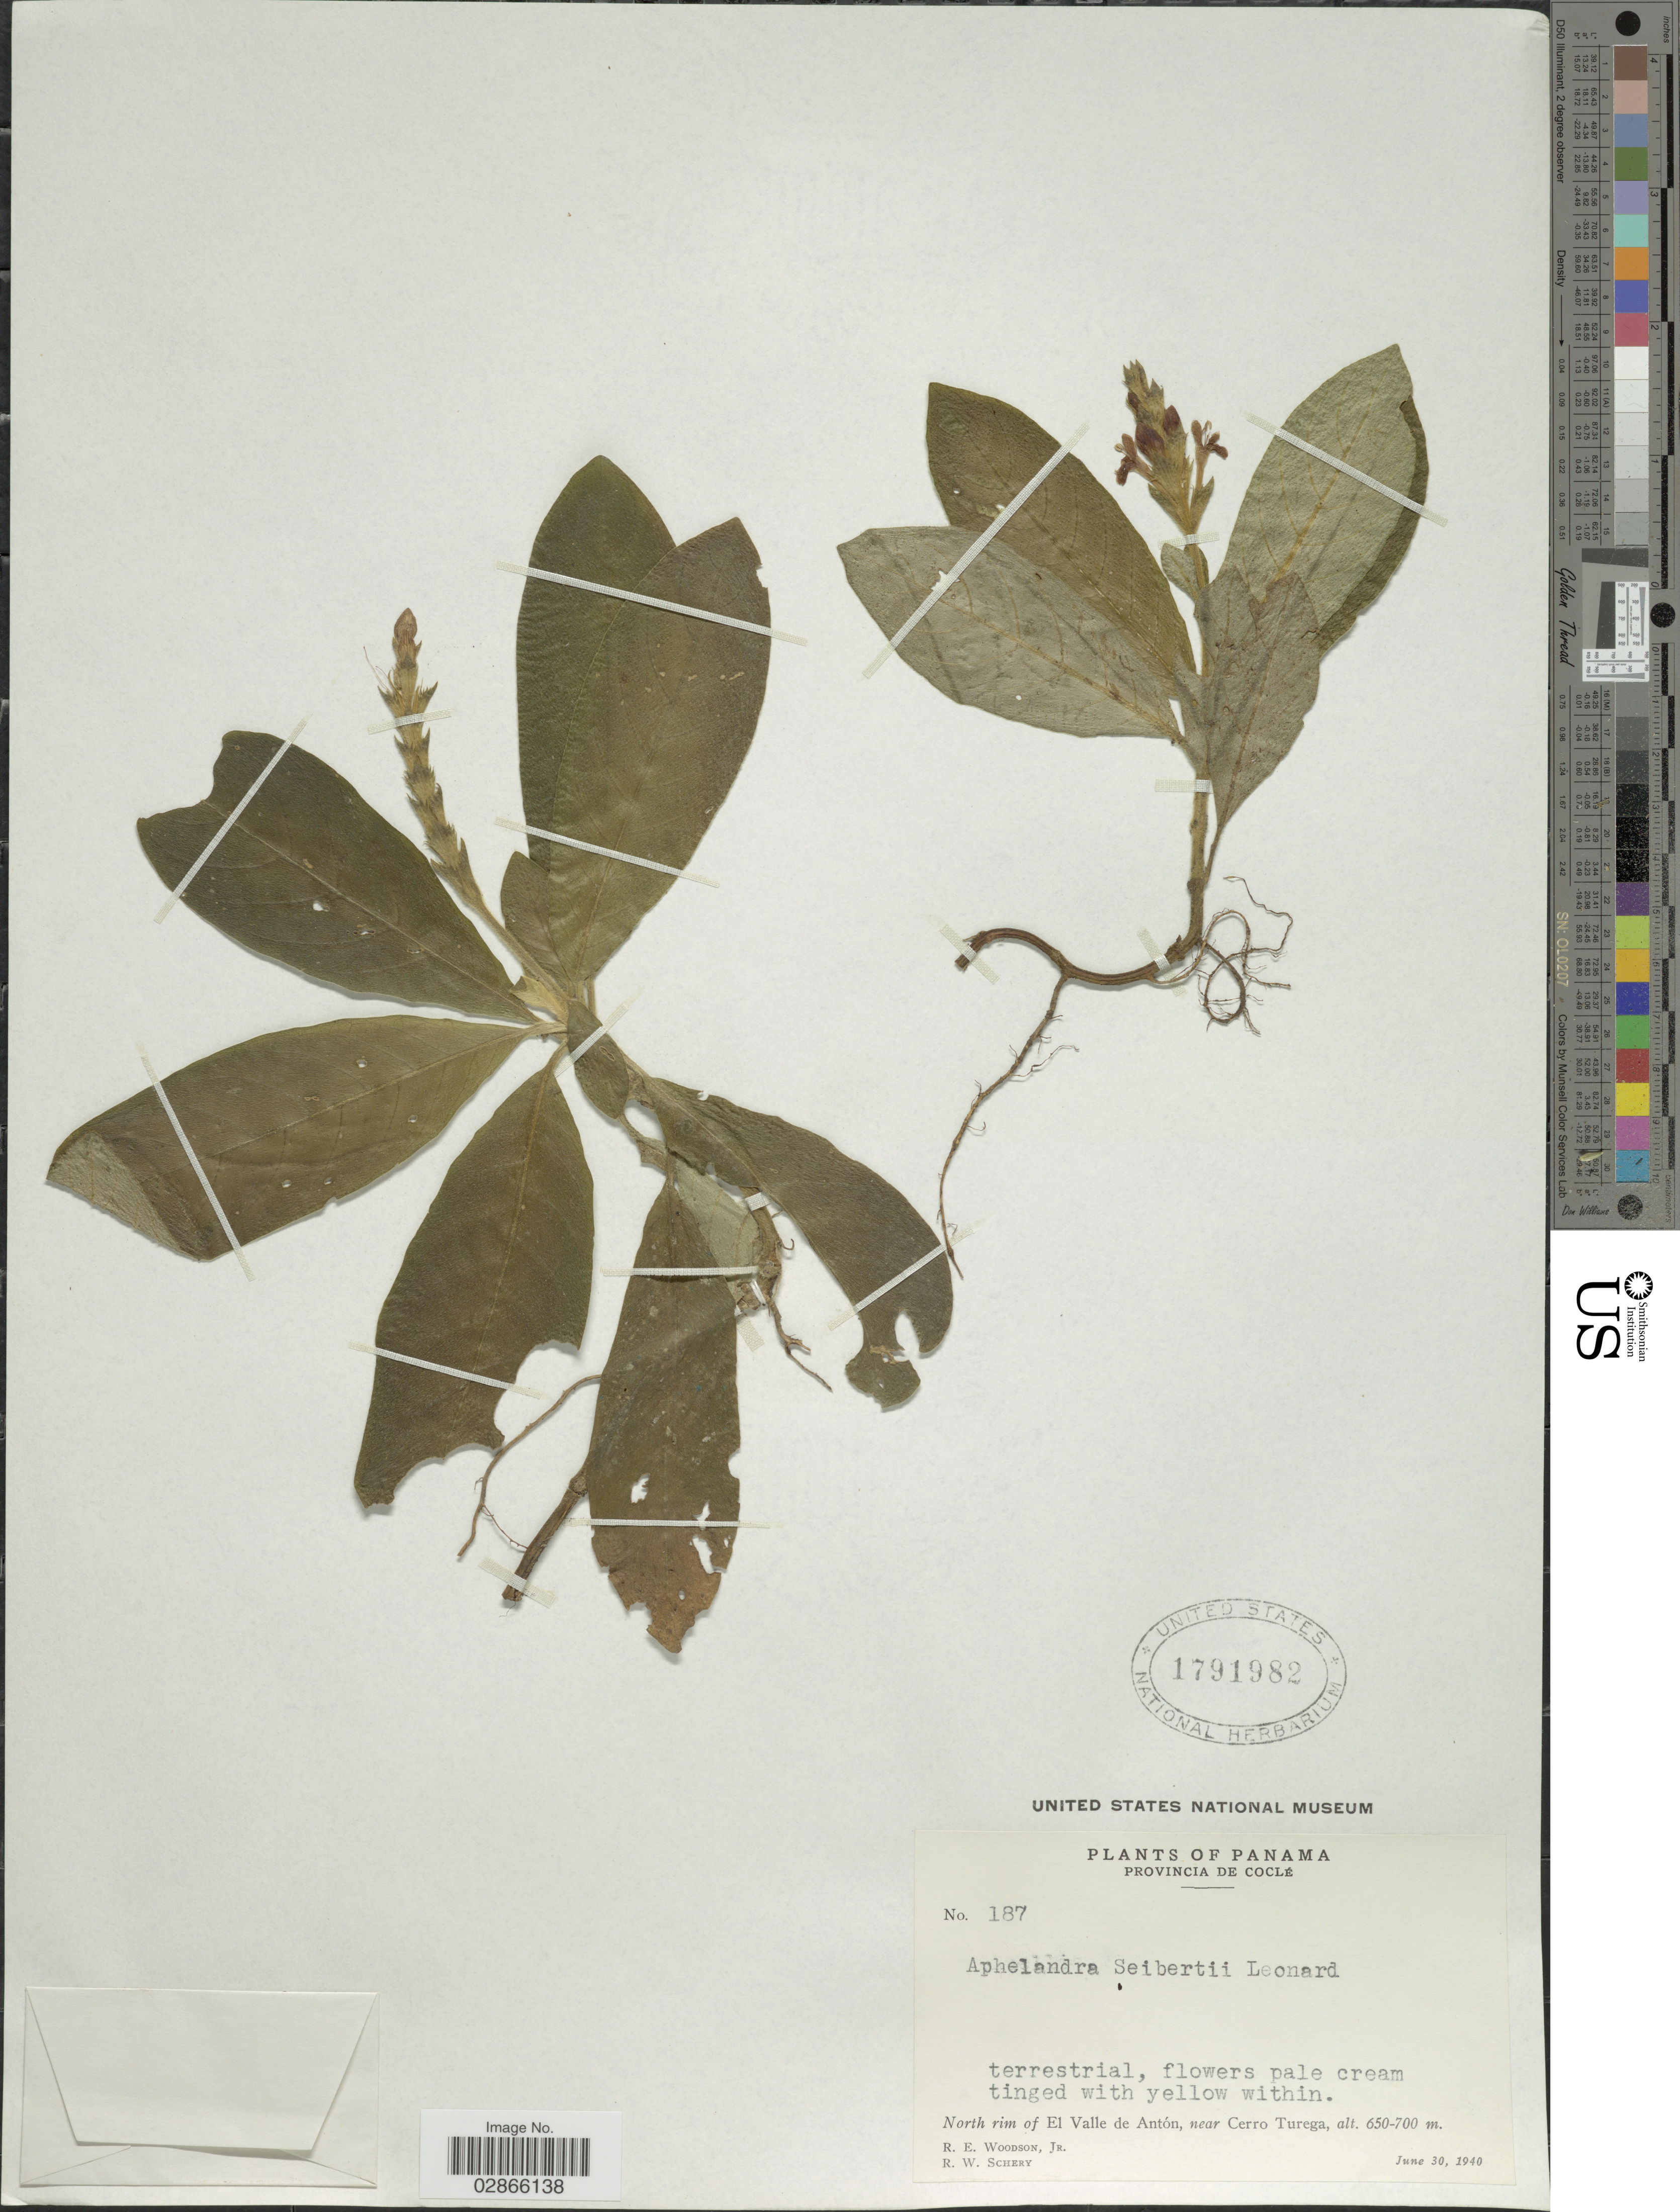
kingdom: Plantae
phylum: Tracheophyta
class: Magnoliopsida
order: Lamiales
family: Acanthaceae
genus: Aphelandra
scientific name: Aphelandra seibertii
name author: Leonard in Woodson & Seibert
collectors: R. E. Woodson & R. W. Schery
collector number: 187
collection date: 1940-06-30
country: Panama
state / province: Coclé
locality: North rim of El Valle de Antón, near Cerro Turega.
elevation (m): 650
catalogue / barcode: US 1791982